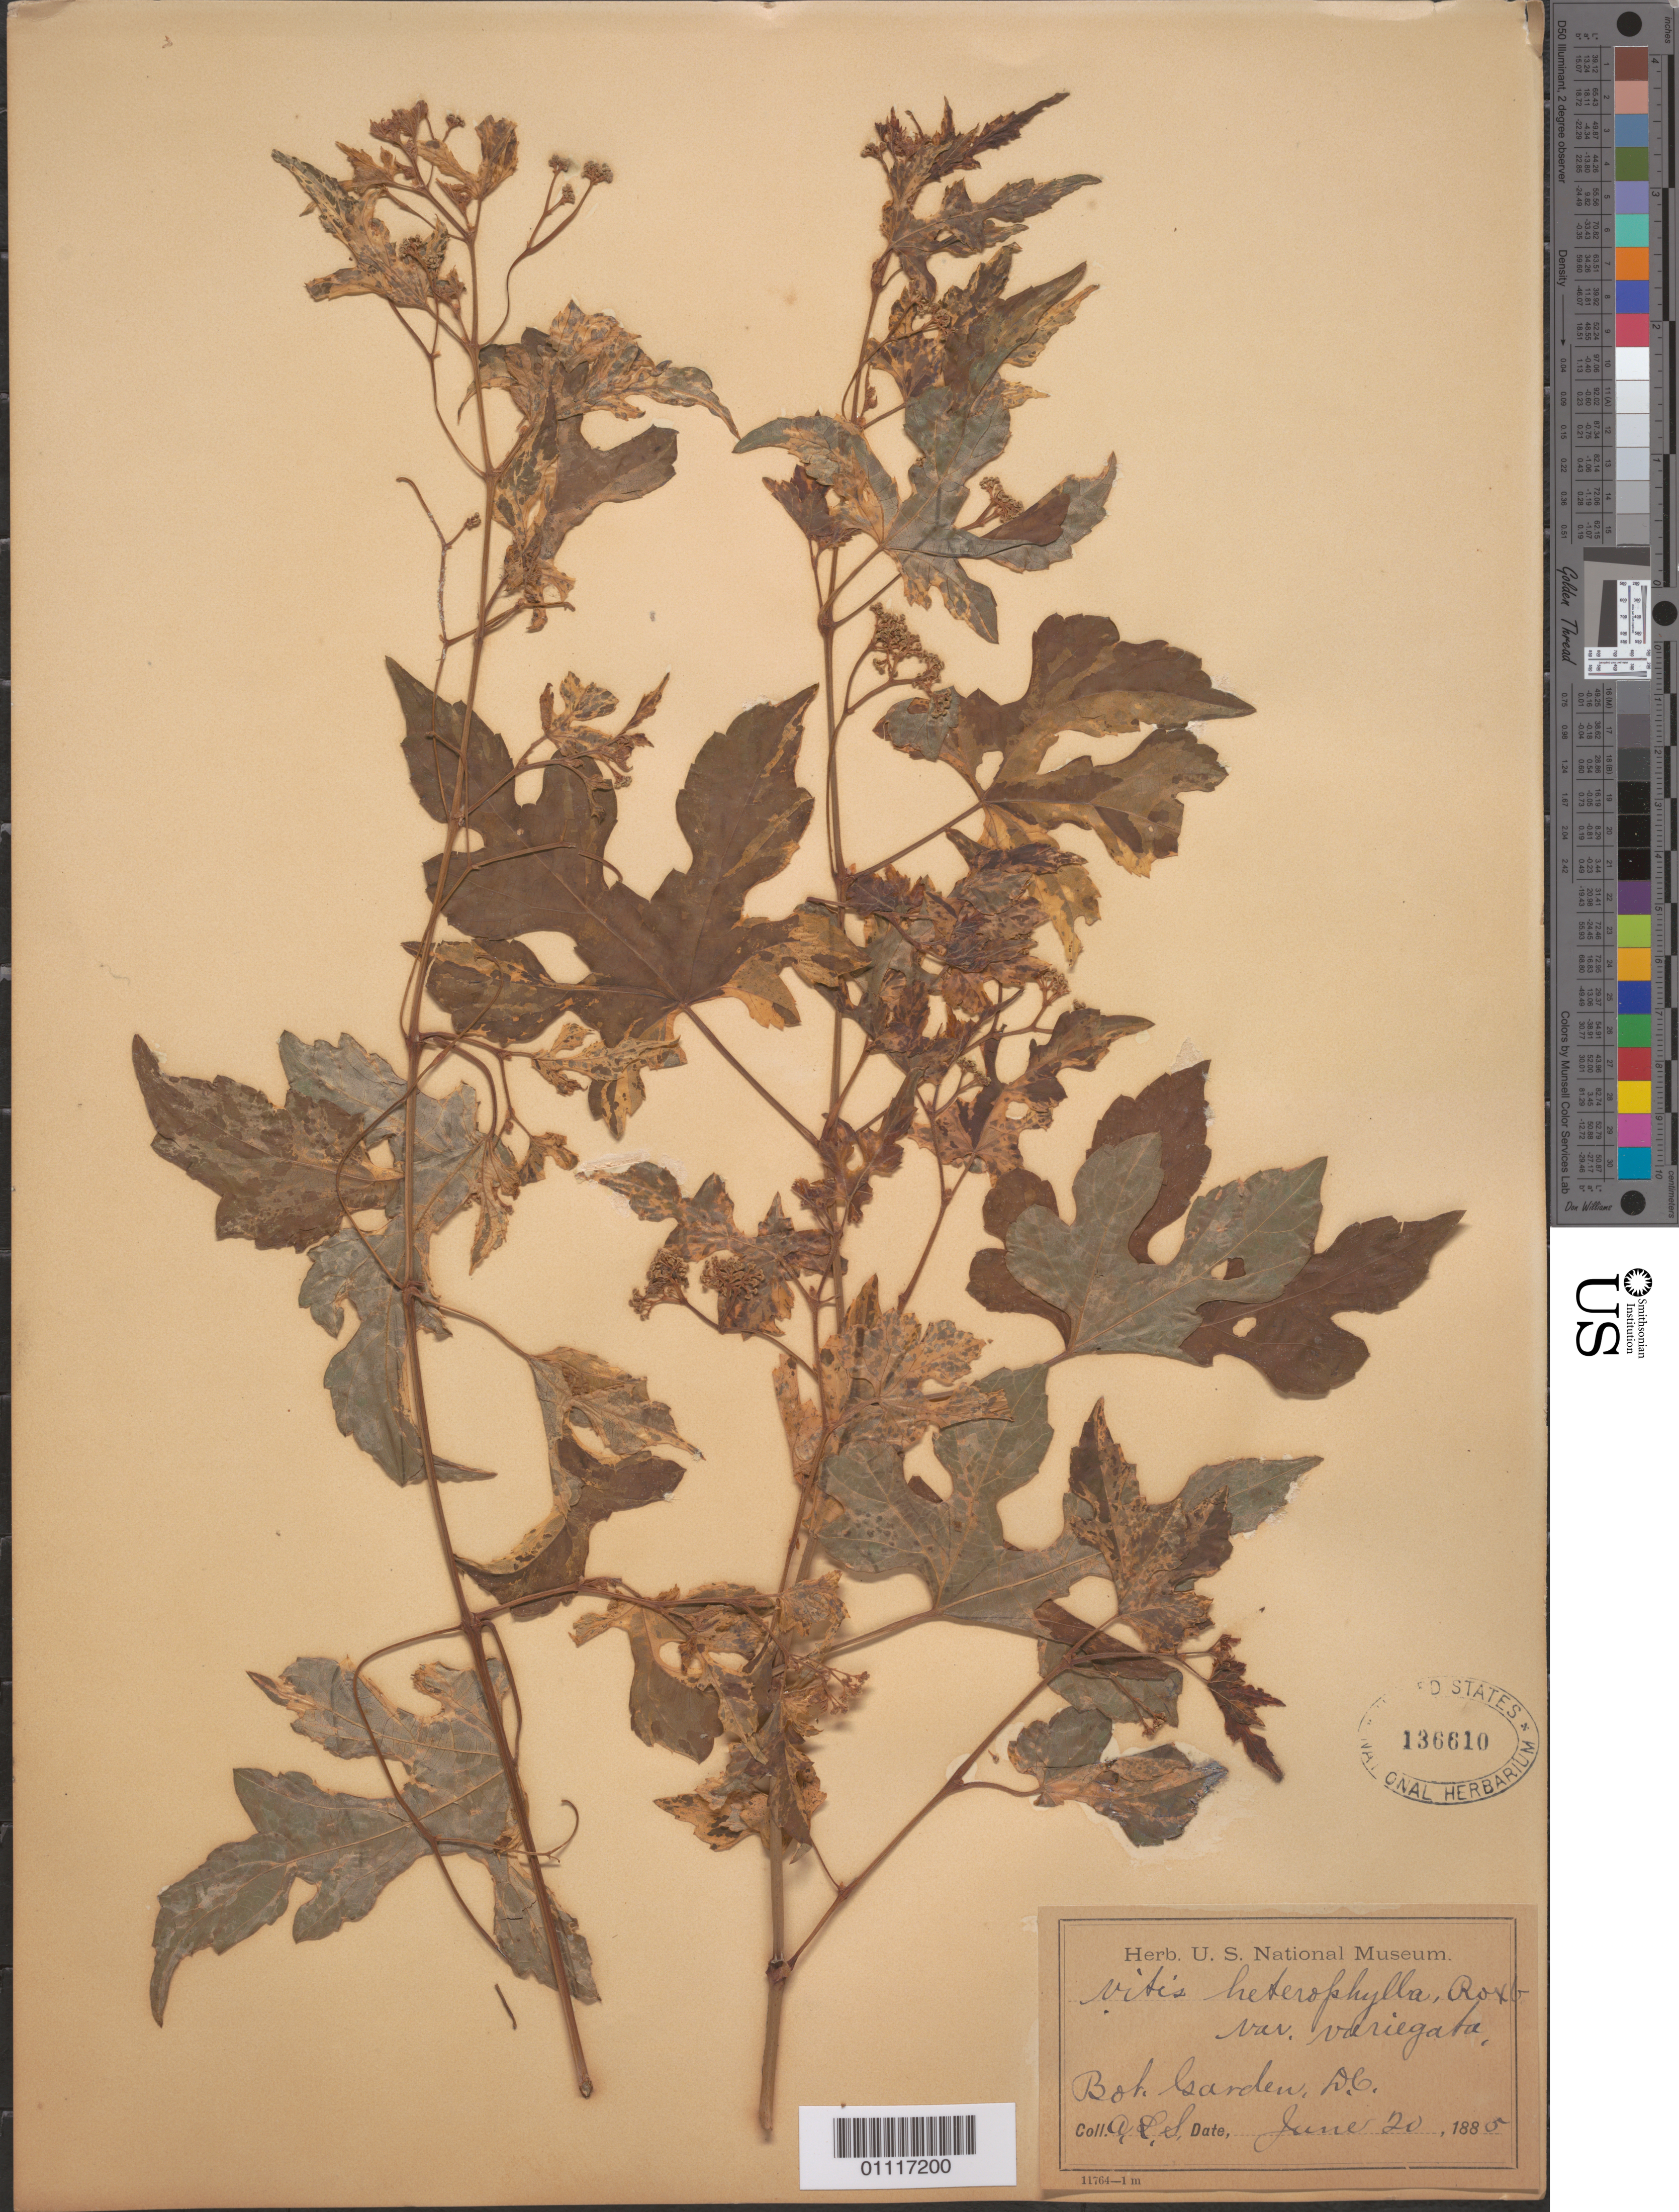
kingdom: Plantae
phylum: Tracheophyta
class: Magnoliopsida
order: Vitales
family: Vitaceae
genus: Ampelopsis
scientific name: Ampelopsis glandulosa var. heterophylla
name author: (Thunb.) Momiy.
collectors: A.L.S.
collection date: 1885-06-20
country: United States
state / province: District of Columbia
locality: Bot. Garden, D.C.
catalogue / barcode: US 136610